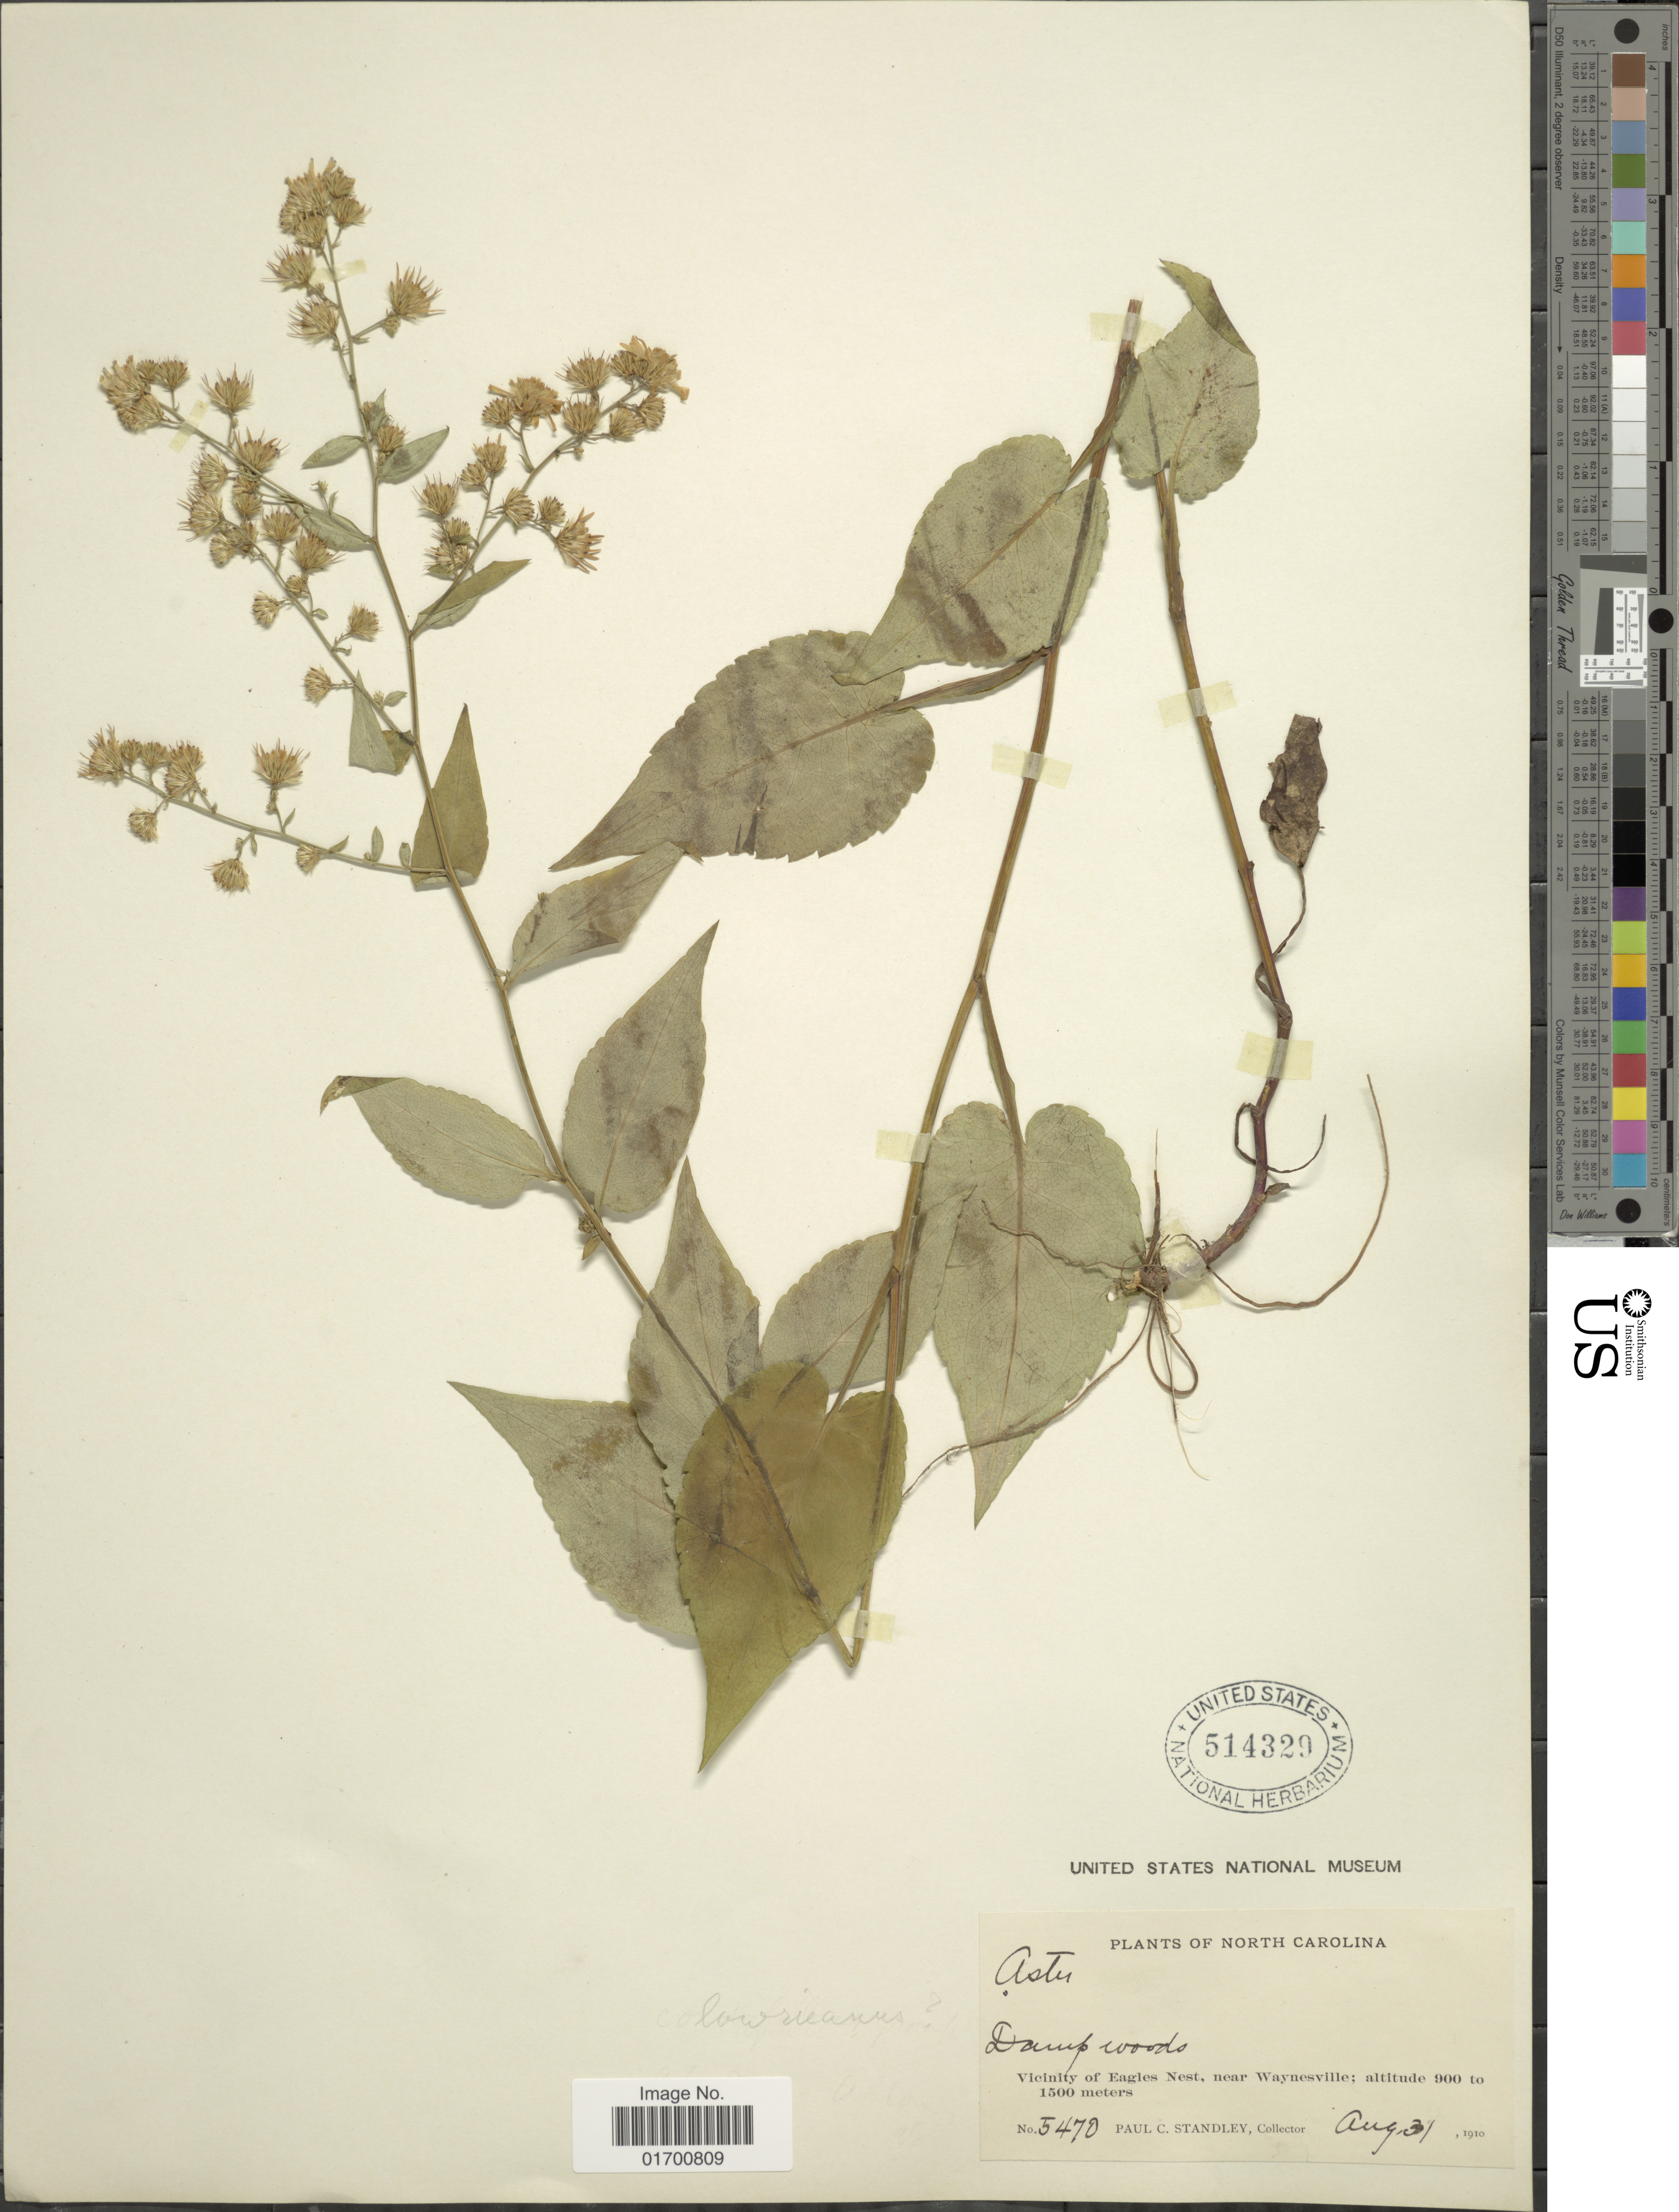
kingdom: Plantae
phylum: Tracheophyta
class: Magnoliopsida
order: Asterales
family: Asteraceae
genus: Symphyotrichum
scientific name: Symphyotrichum lowrieanum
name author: (Porter) G.L. Nesom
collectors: P. C. Standley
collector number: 5470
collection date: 1910-08-31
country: United States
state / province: North Carolina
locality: Vicinity of Eagles Nest, near Waynesville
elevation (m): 900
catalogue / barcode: US 514329